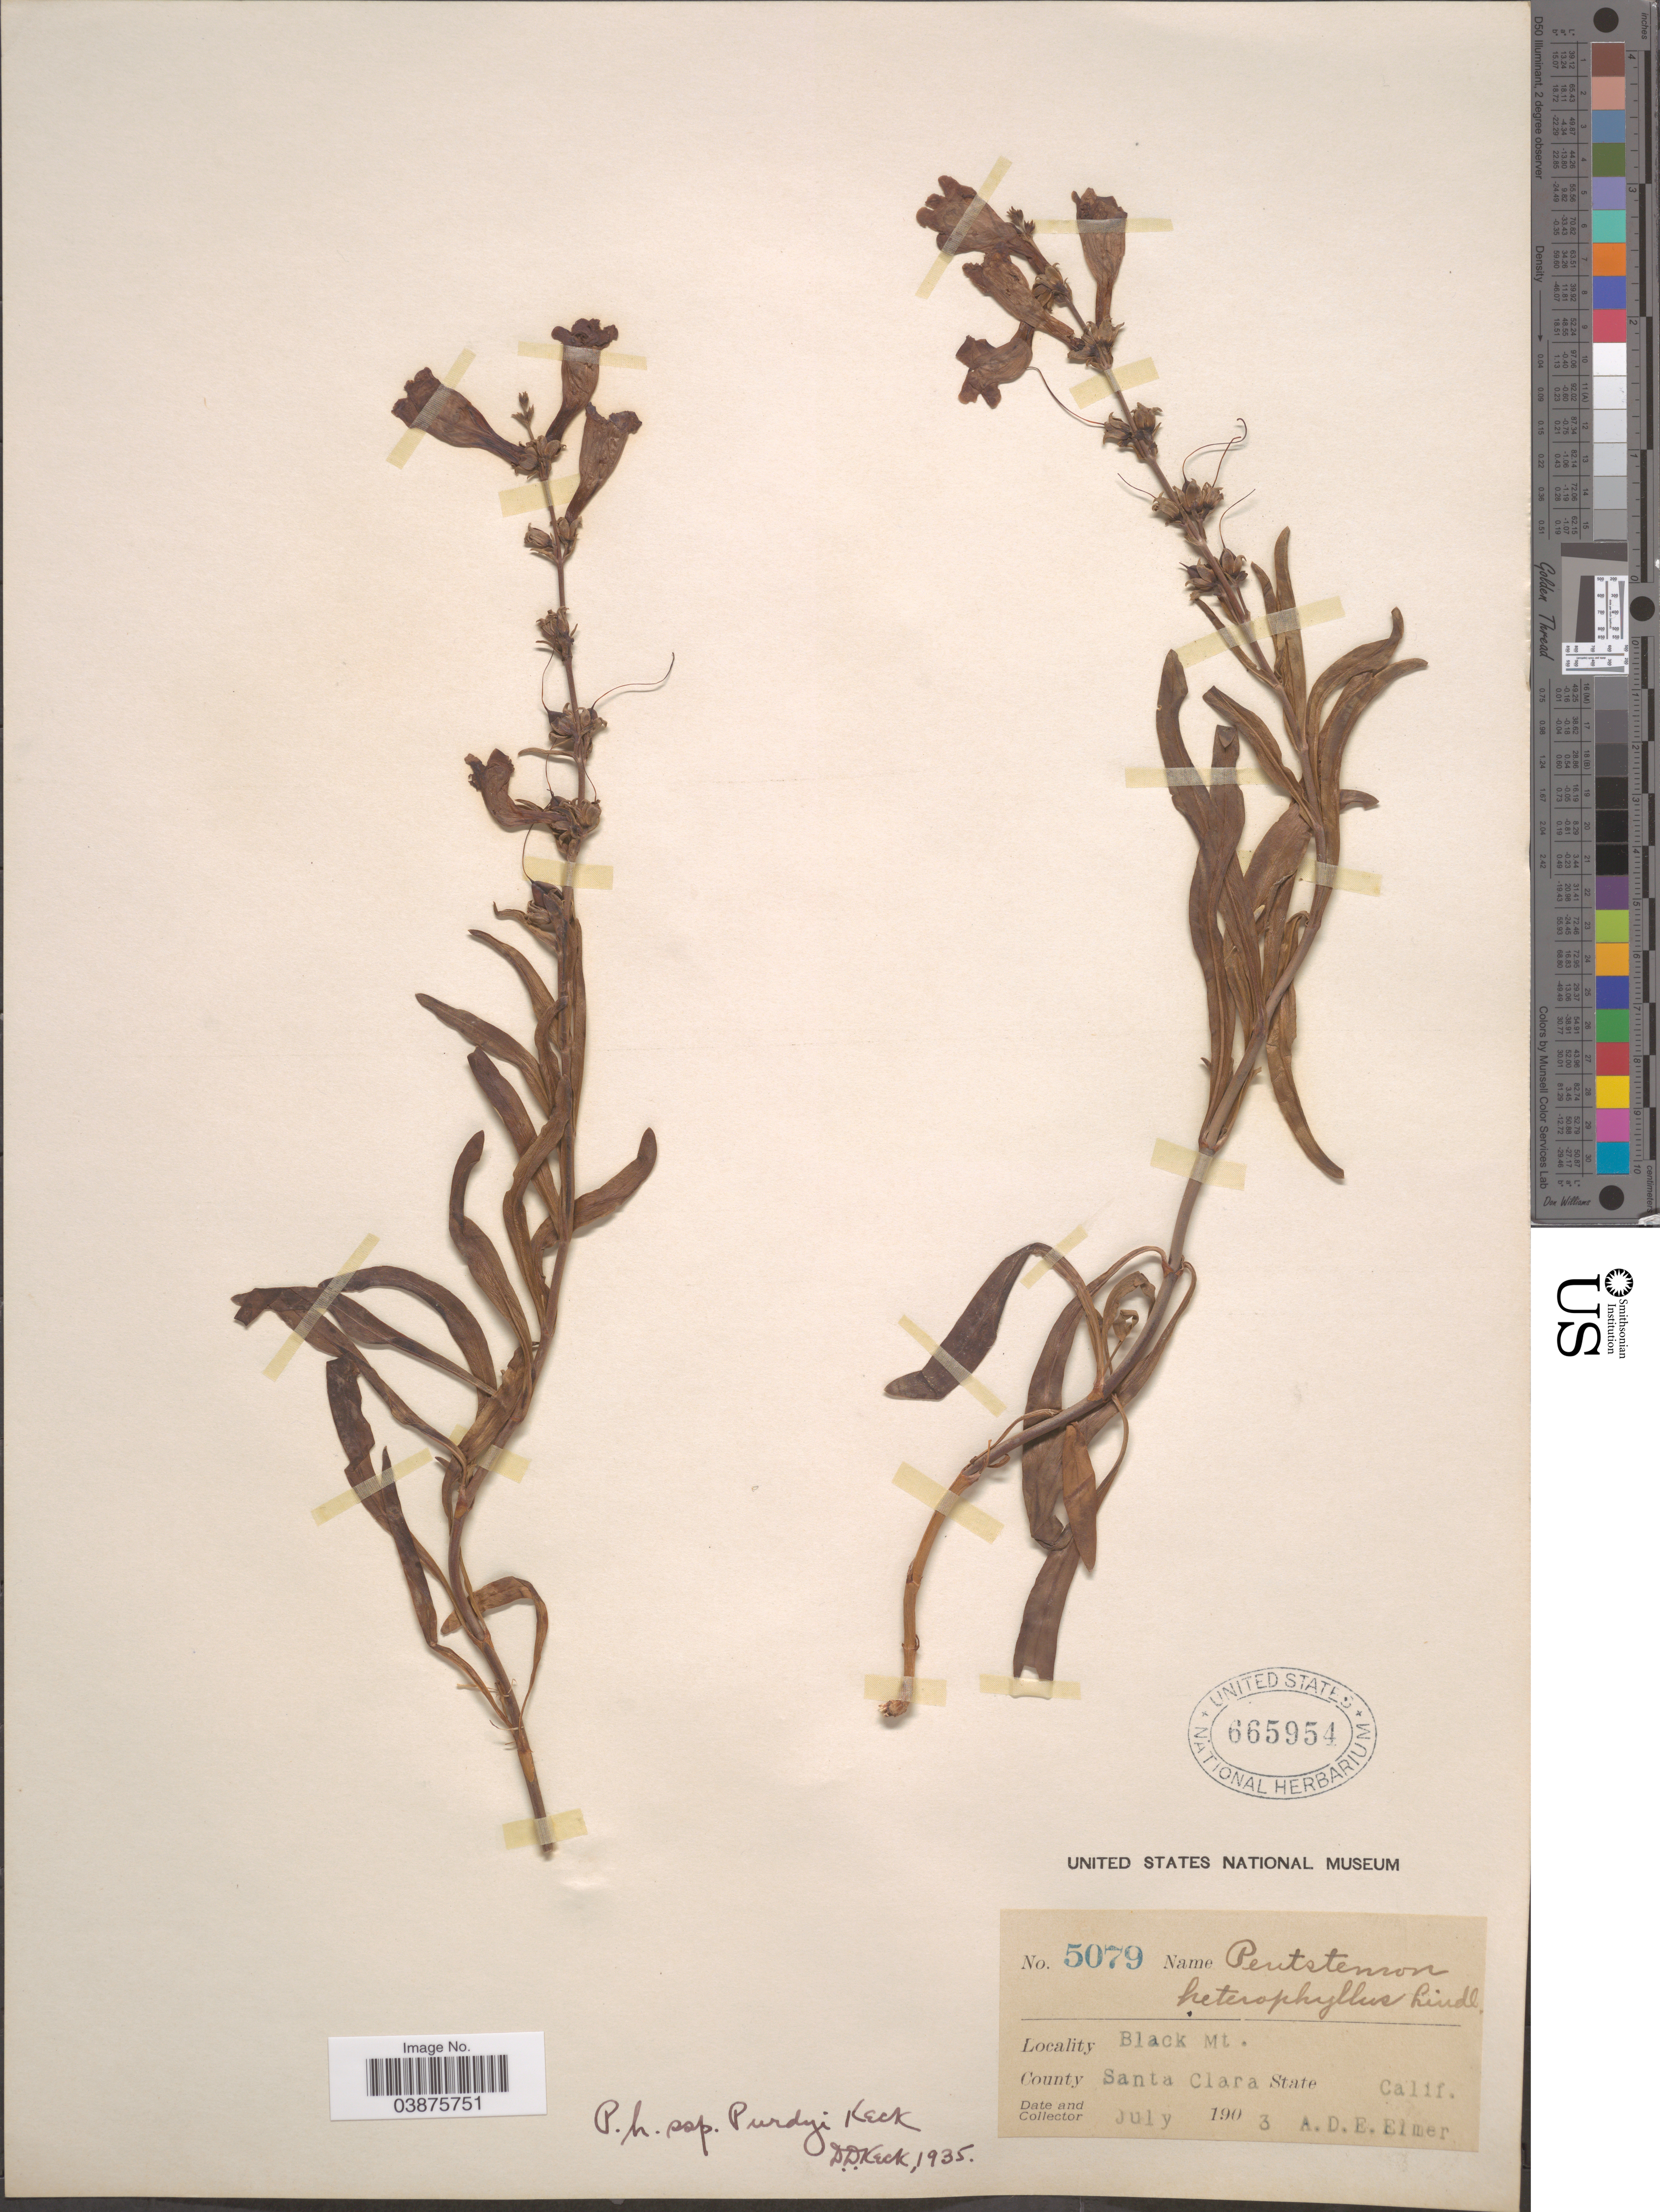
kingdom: Plantae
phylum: Tracheophyta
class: Magnoliopsida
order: Lamiales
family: Plantaginaceae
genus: Penstemon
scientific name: Penstemon heterophyllus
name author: Lindl.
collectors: A. D. E. Elmer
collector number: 5079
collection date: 1903-07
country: United States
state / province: California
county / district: Santa Clara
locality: Black Mt. County Santa Clara.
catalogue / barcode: US 665954